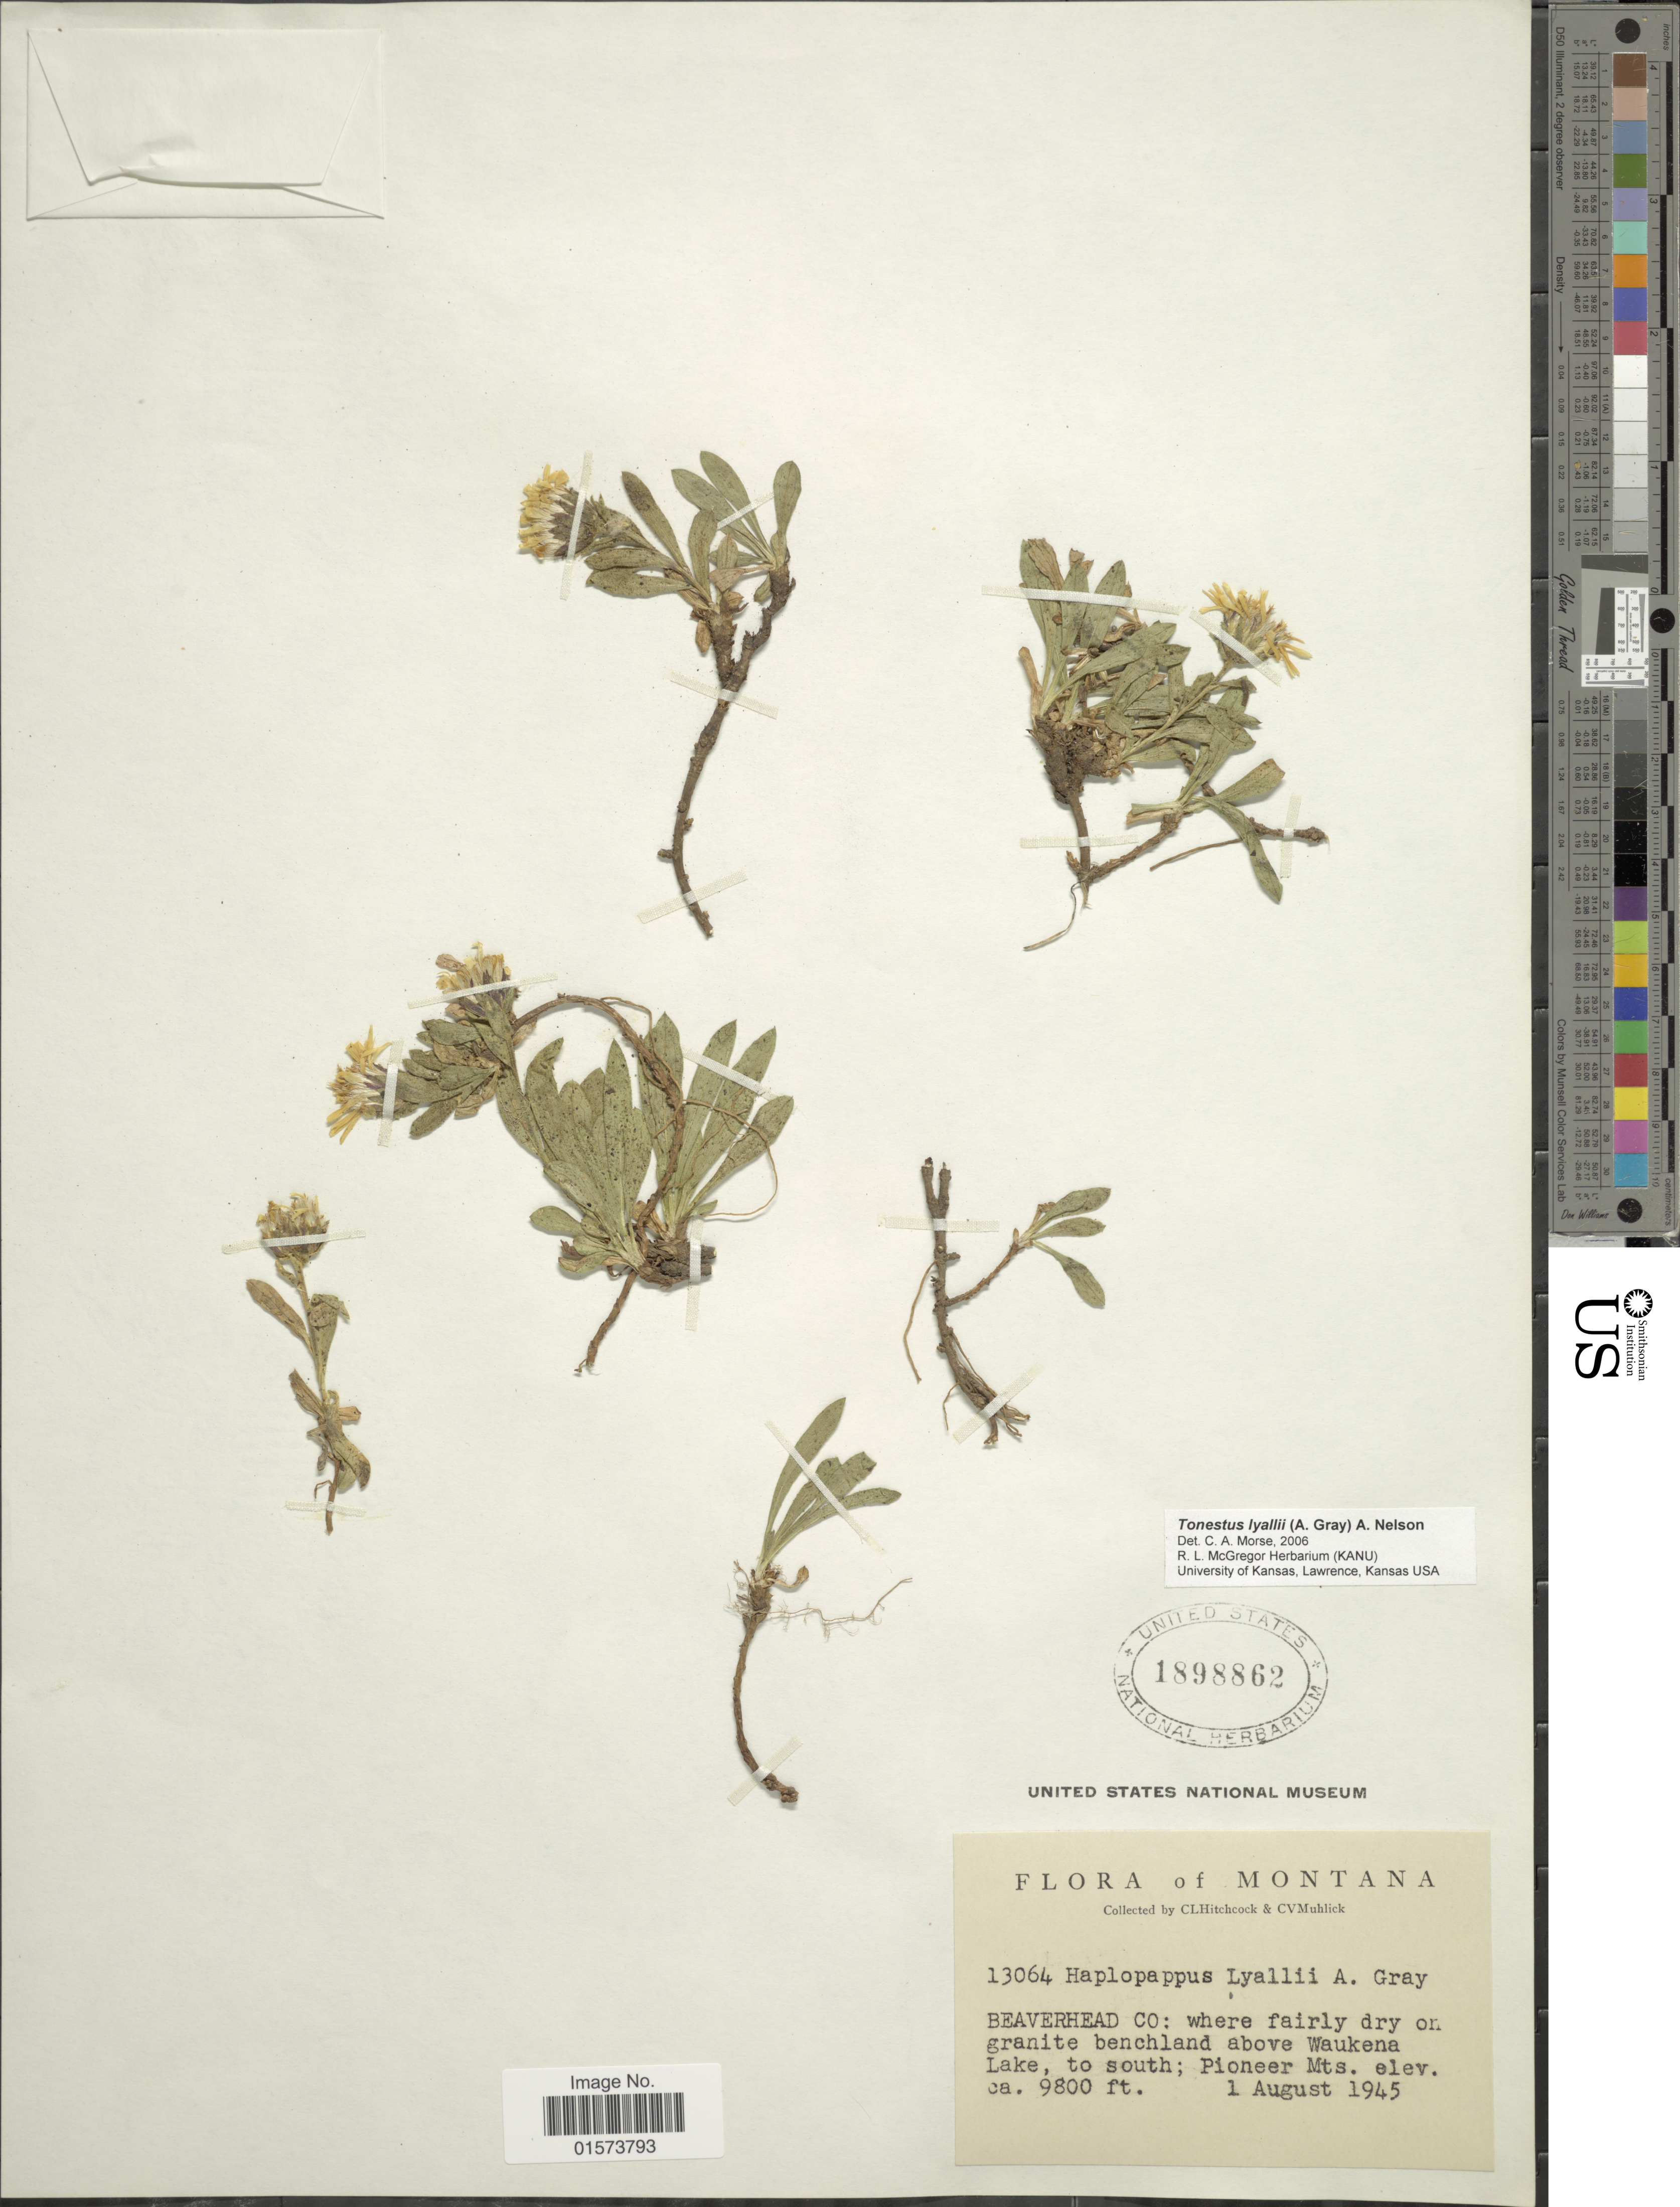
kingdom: Plantae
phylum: Tracheophyta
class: Magnoliopsida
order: Asterales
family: Asteraceae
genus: Tonestus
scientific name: Tonestus lyallii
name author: (A. Gray) A. Nelson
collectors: C. L. Hitchcock & C. V. Muhlick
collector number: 13064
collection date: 1945-08-01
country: United States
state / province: Montana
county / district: Beaverhead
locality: Fairly dry on granite benchland above Waukena Lake, to south; Pioneer Mts.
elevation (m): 2987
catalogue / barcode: US 1898862